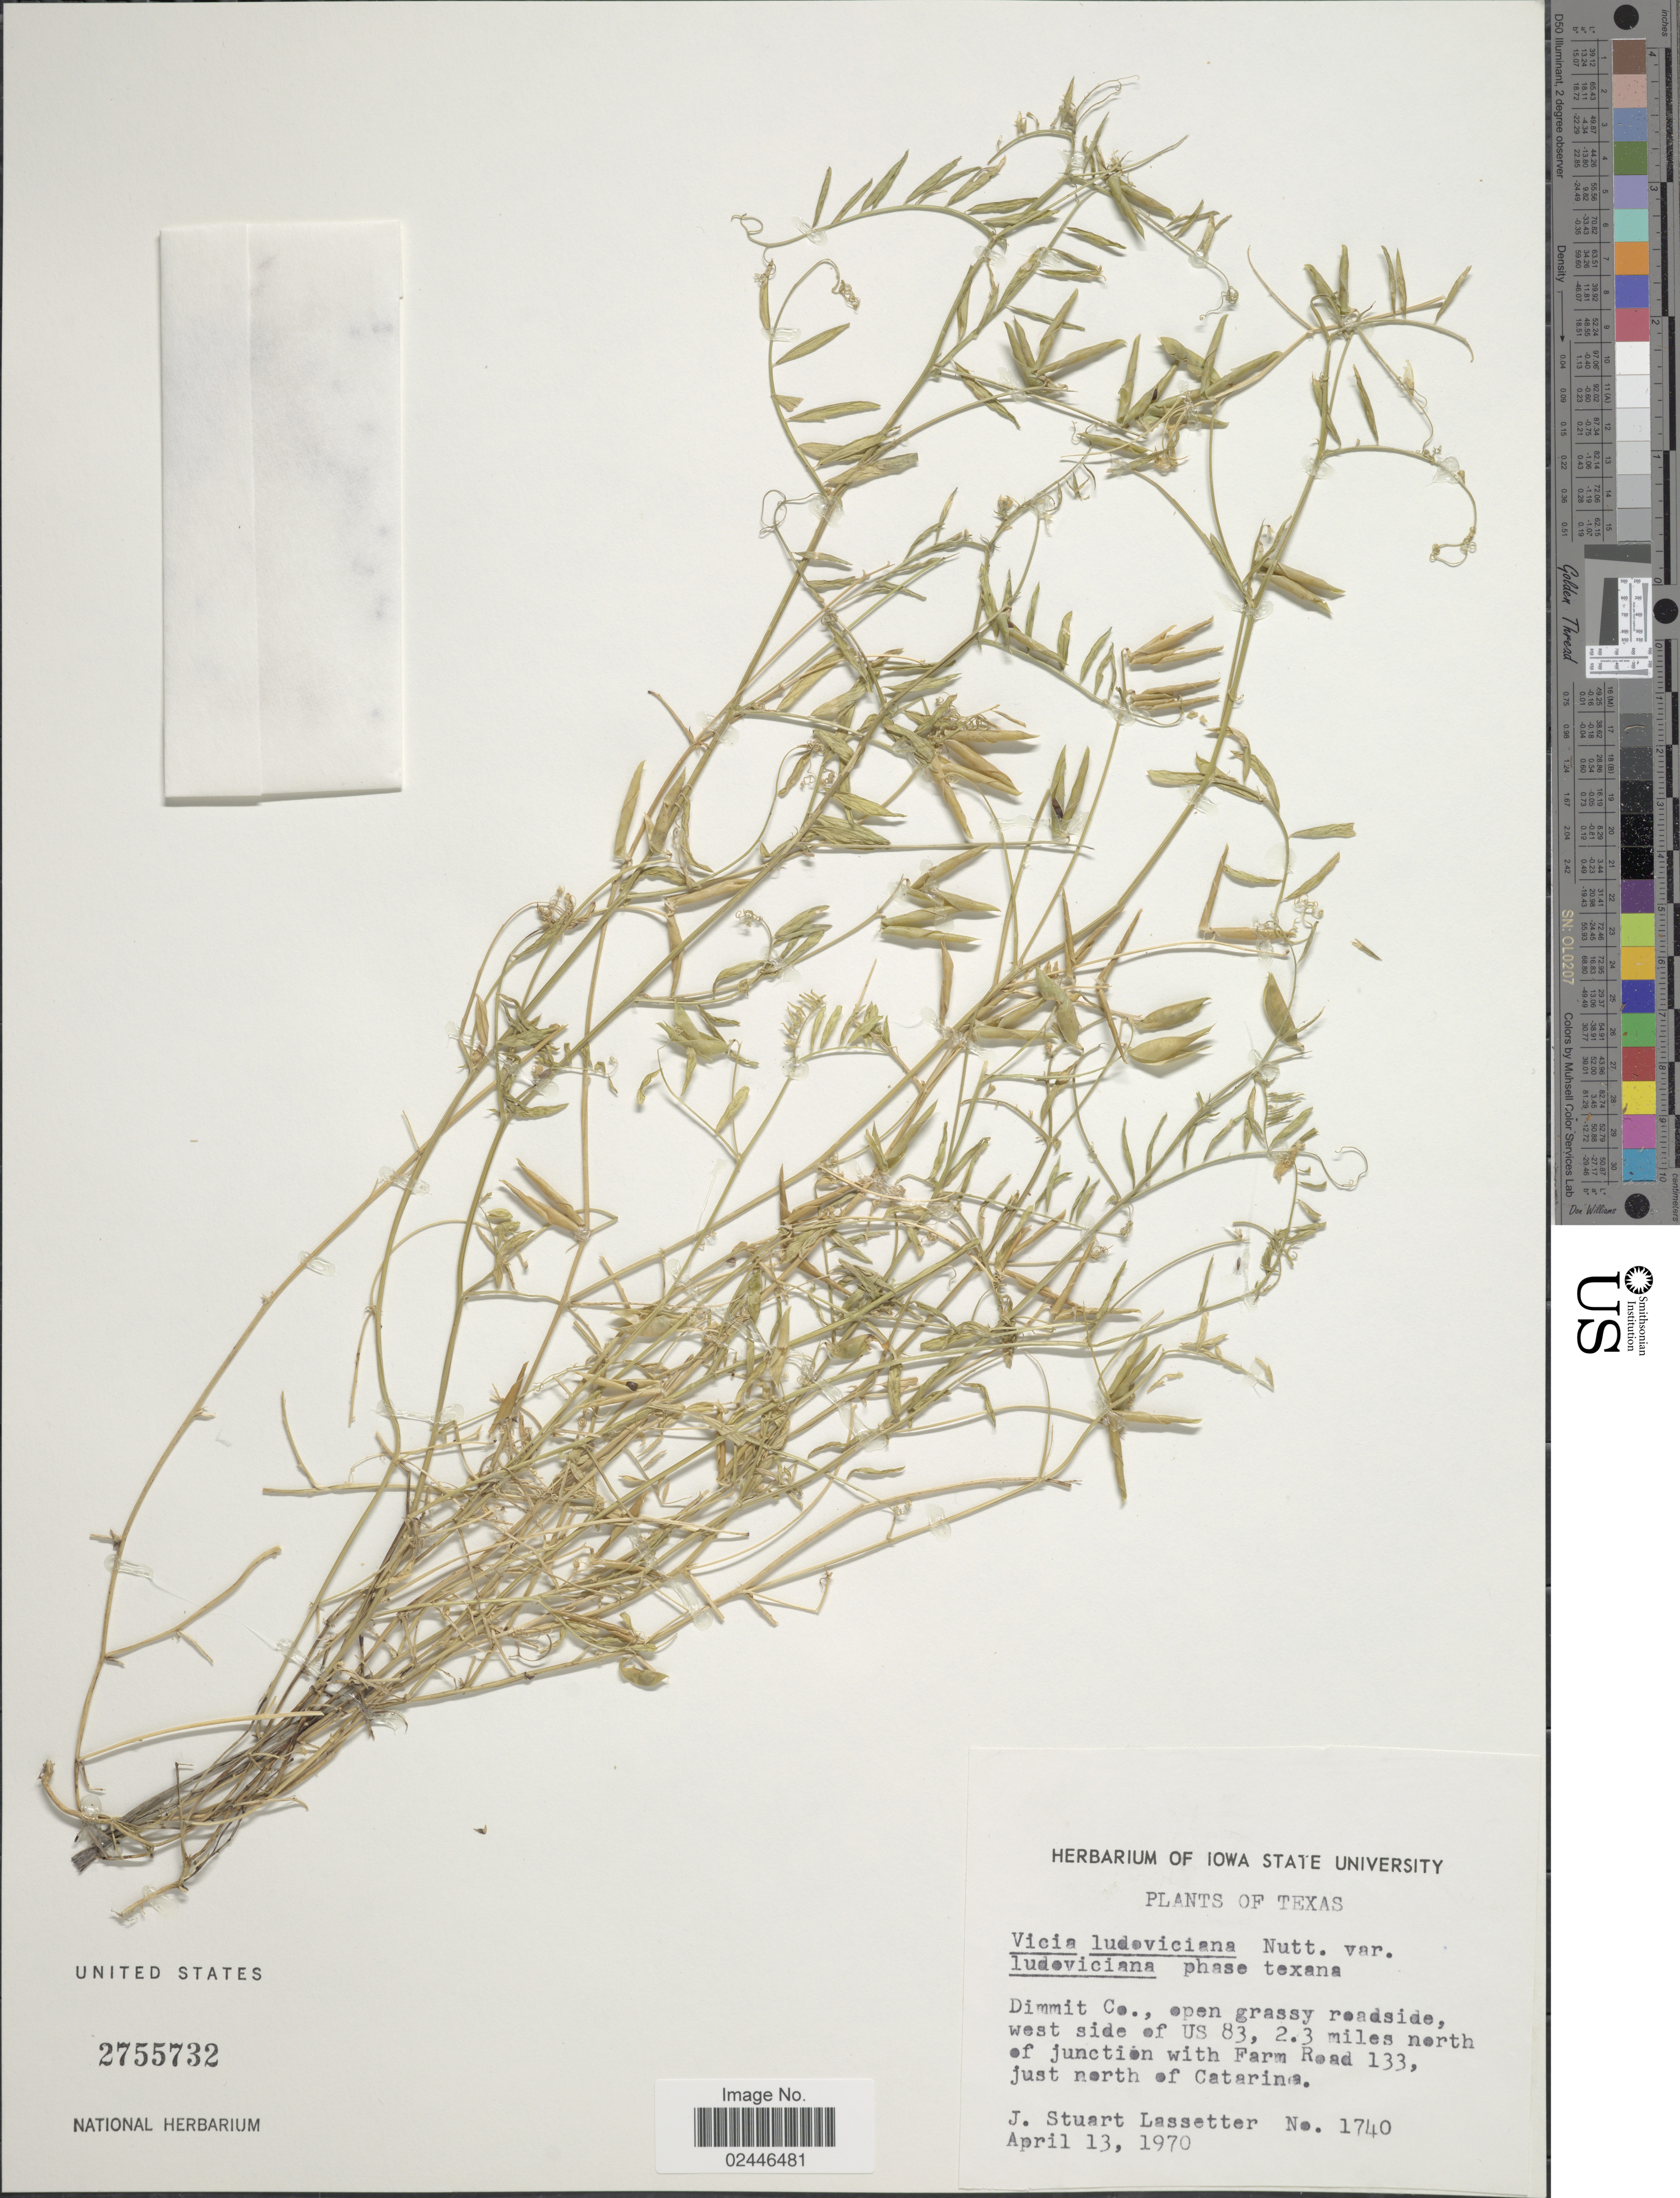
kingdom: Plantae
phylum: Tracheophyta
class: Magnoliopsida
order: Fabales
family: Fabaceae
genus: Vicia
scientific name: Vicia ludoviciana var. ludoviciana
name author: Nutt. ex Torr. & A. Gray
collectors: J. Lassetter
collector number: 1740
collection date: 1970-04-13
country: United States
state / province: Texas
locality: Dimmit Co., open grassy roadside, west side of US 83, 2.3 miles north of junction with Farm Road 133, just north of Catarina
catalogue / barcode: US 2755732